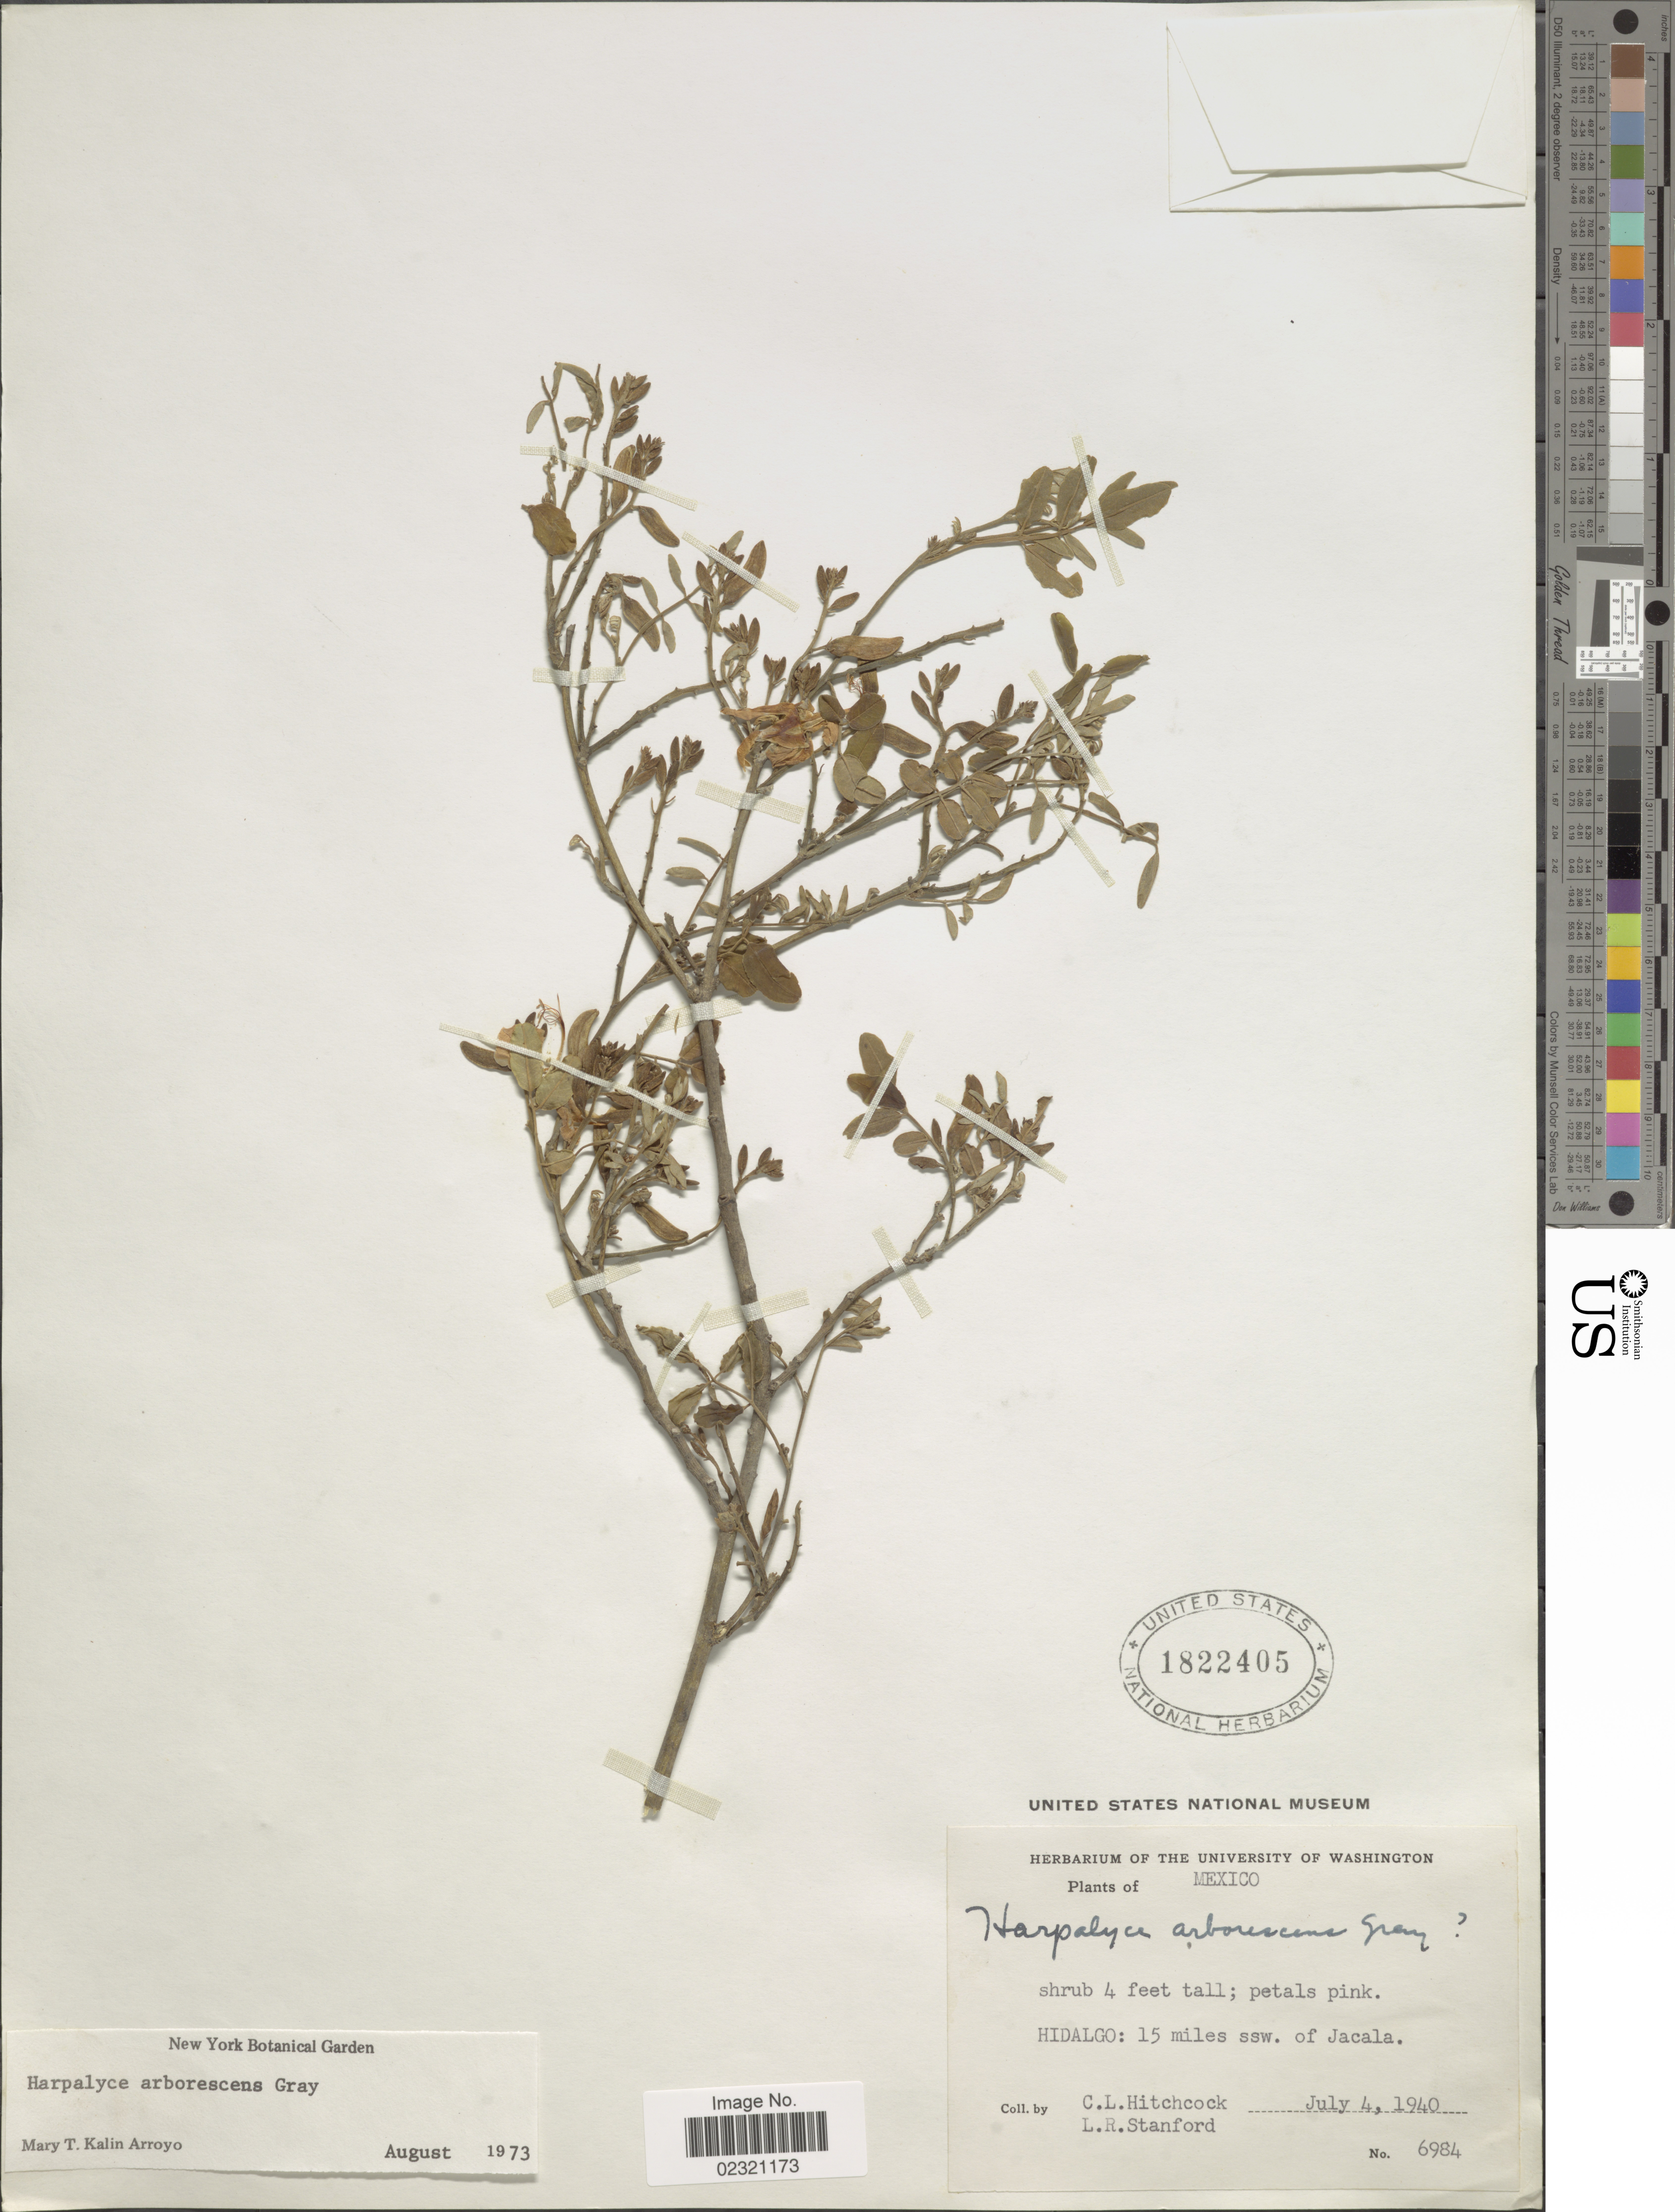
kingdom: Plantae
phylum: Tracheophyta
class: Magnoliopsida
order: Fabales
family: Fabaceae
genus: Psorothamnus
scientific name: Psorothamnus arborescens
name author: (Torr. ex A. Gray) Barneby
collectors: C. L. Hitchcock & L. R. Stanford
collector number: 6984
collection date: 1940-07-04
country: Mexico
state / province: Hidalgo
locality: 15 miles ssw of Jacala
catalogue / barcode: US 1822405